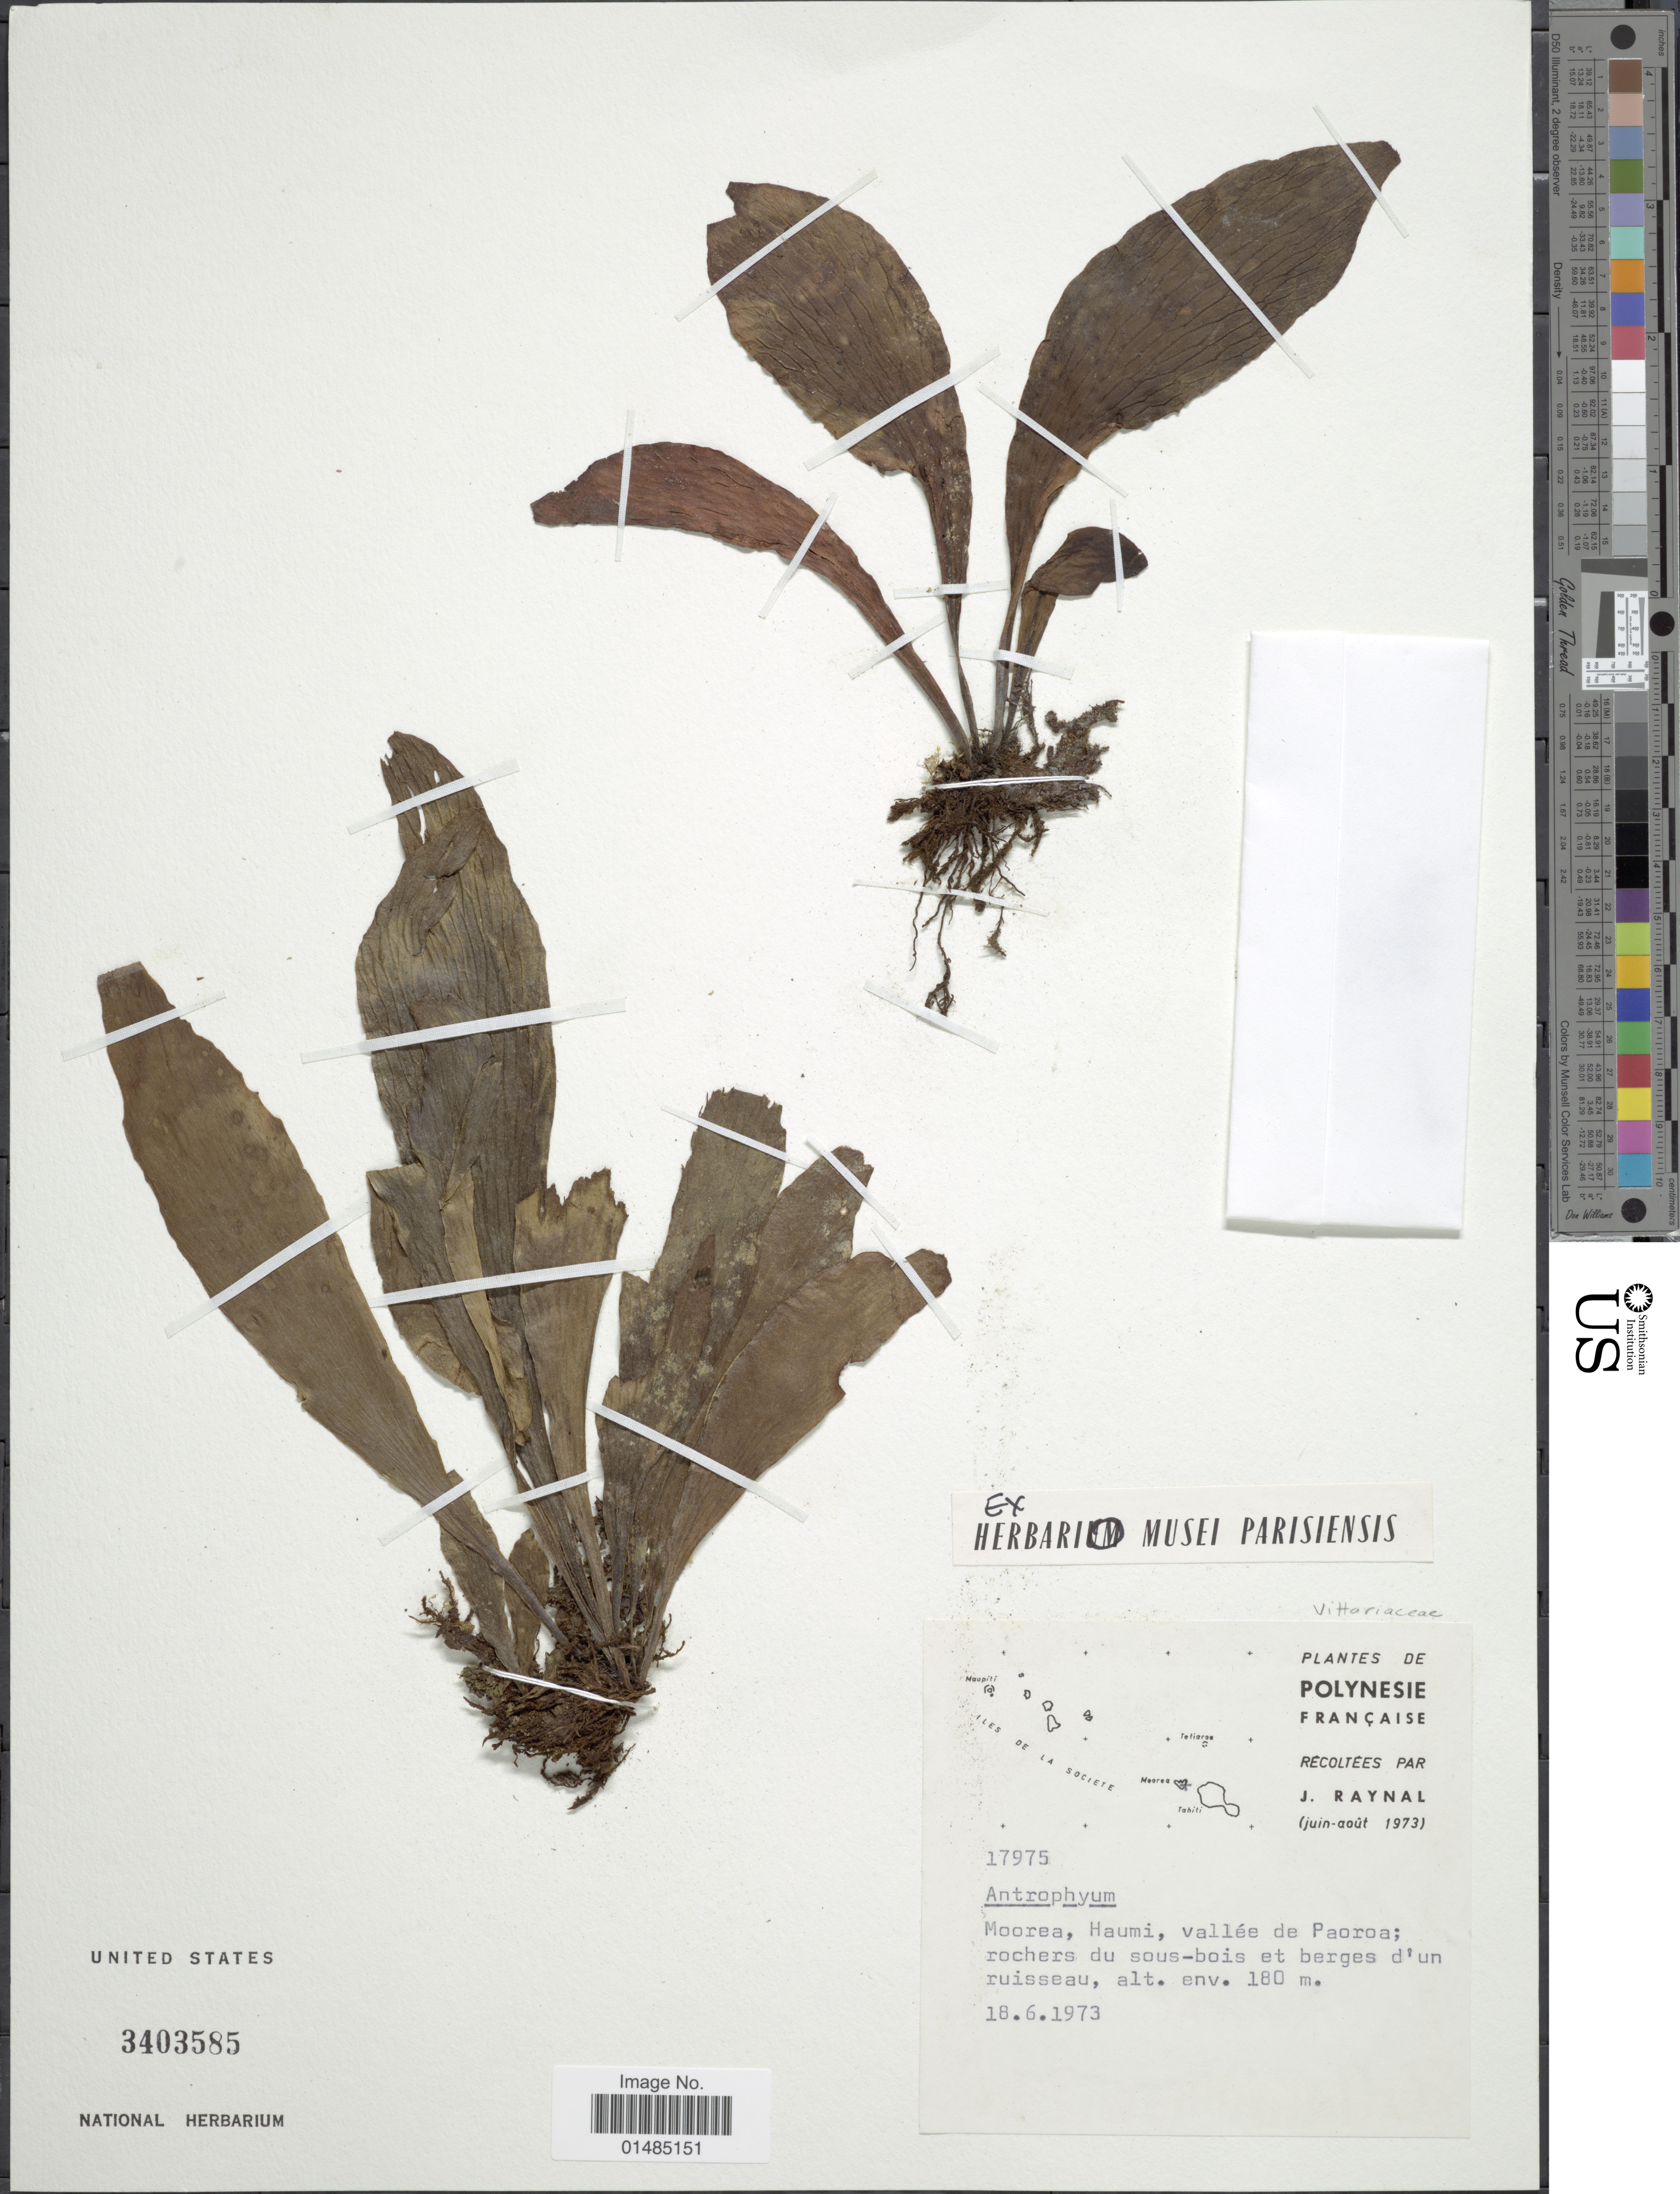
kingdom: Plantae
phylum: Tracheophyta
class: Polypodiopsida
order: Polypodiales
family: Pteridaceae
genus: Antrophyum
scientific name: Antrophyum reticulatum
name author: (G. Forst.) Kaulf.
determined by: Florence, J.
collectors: J. Raynal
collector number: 17975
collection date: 1973-06-18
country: French Polynesia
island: Moorea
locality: Polynesie Française, Moorea, Huami, Vallée de Paoroa; rochers du sous-bois et berges d'un ruisseau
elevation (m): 180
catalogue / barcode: US 3403585